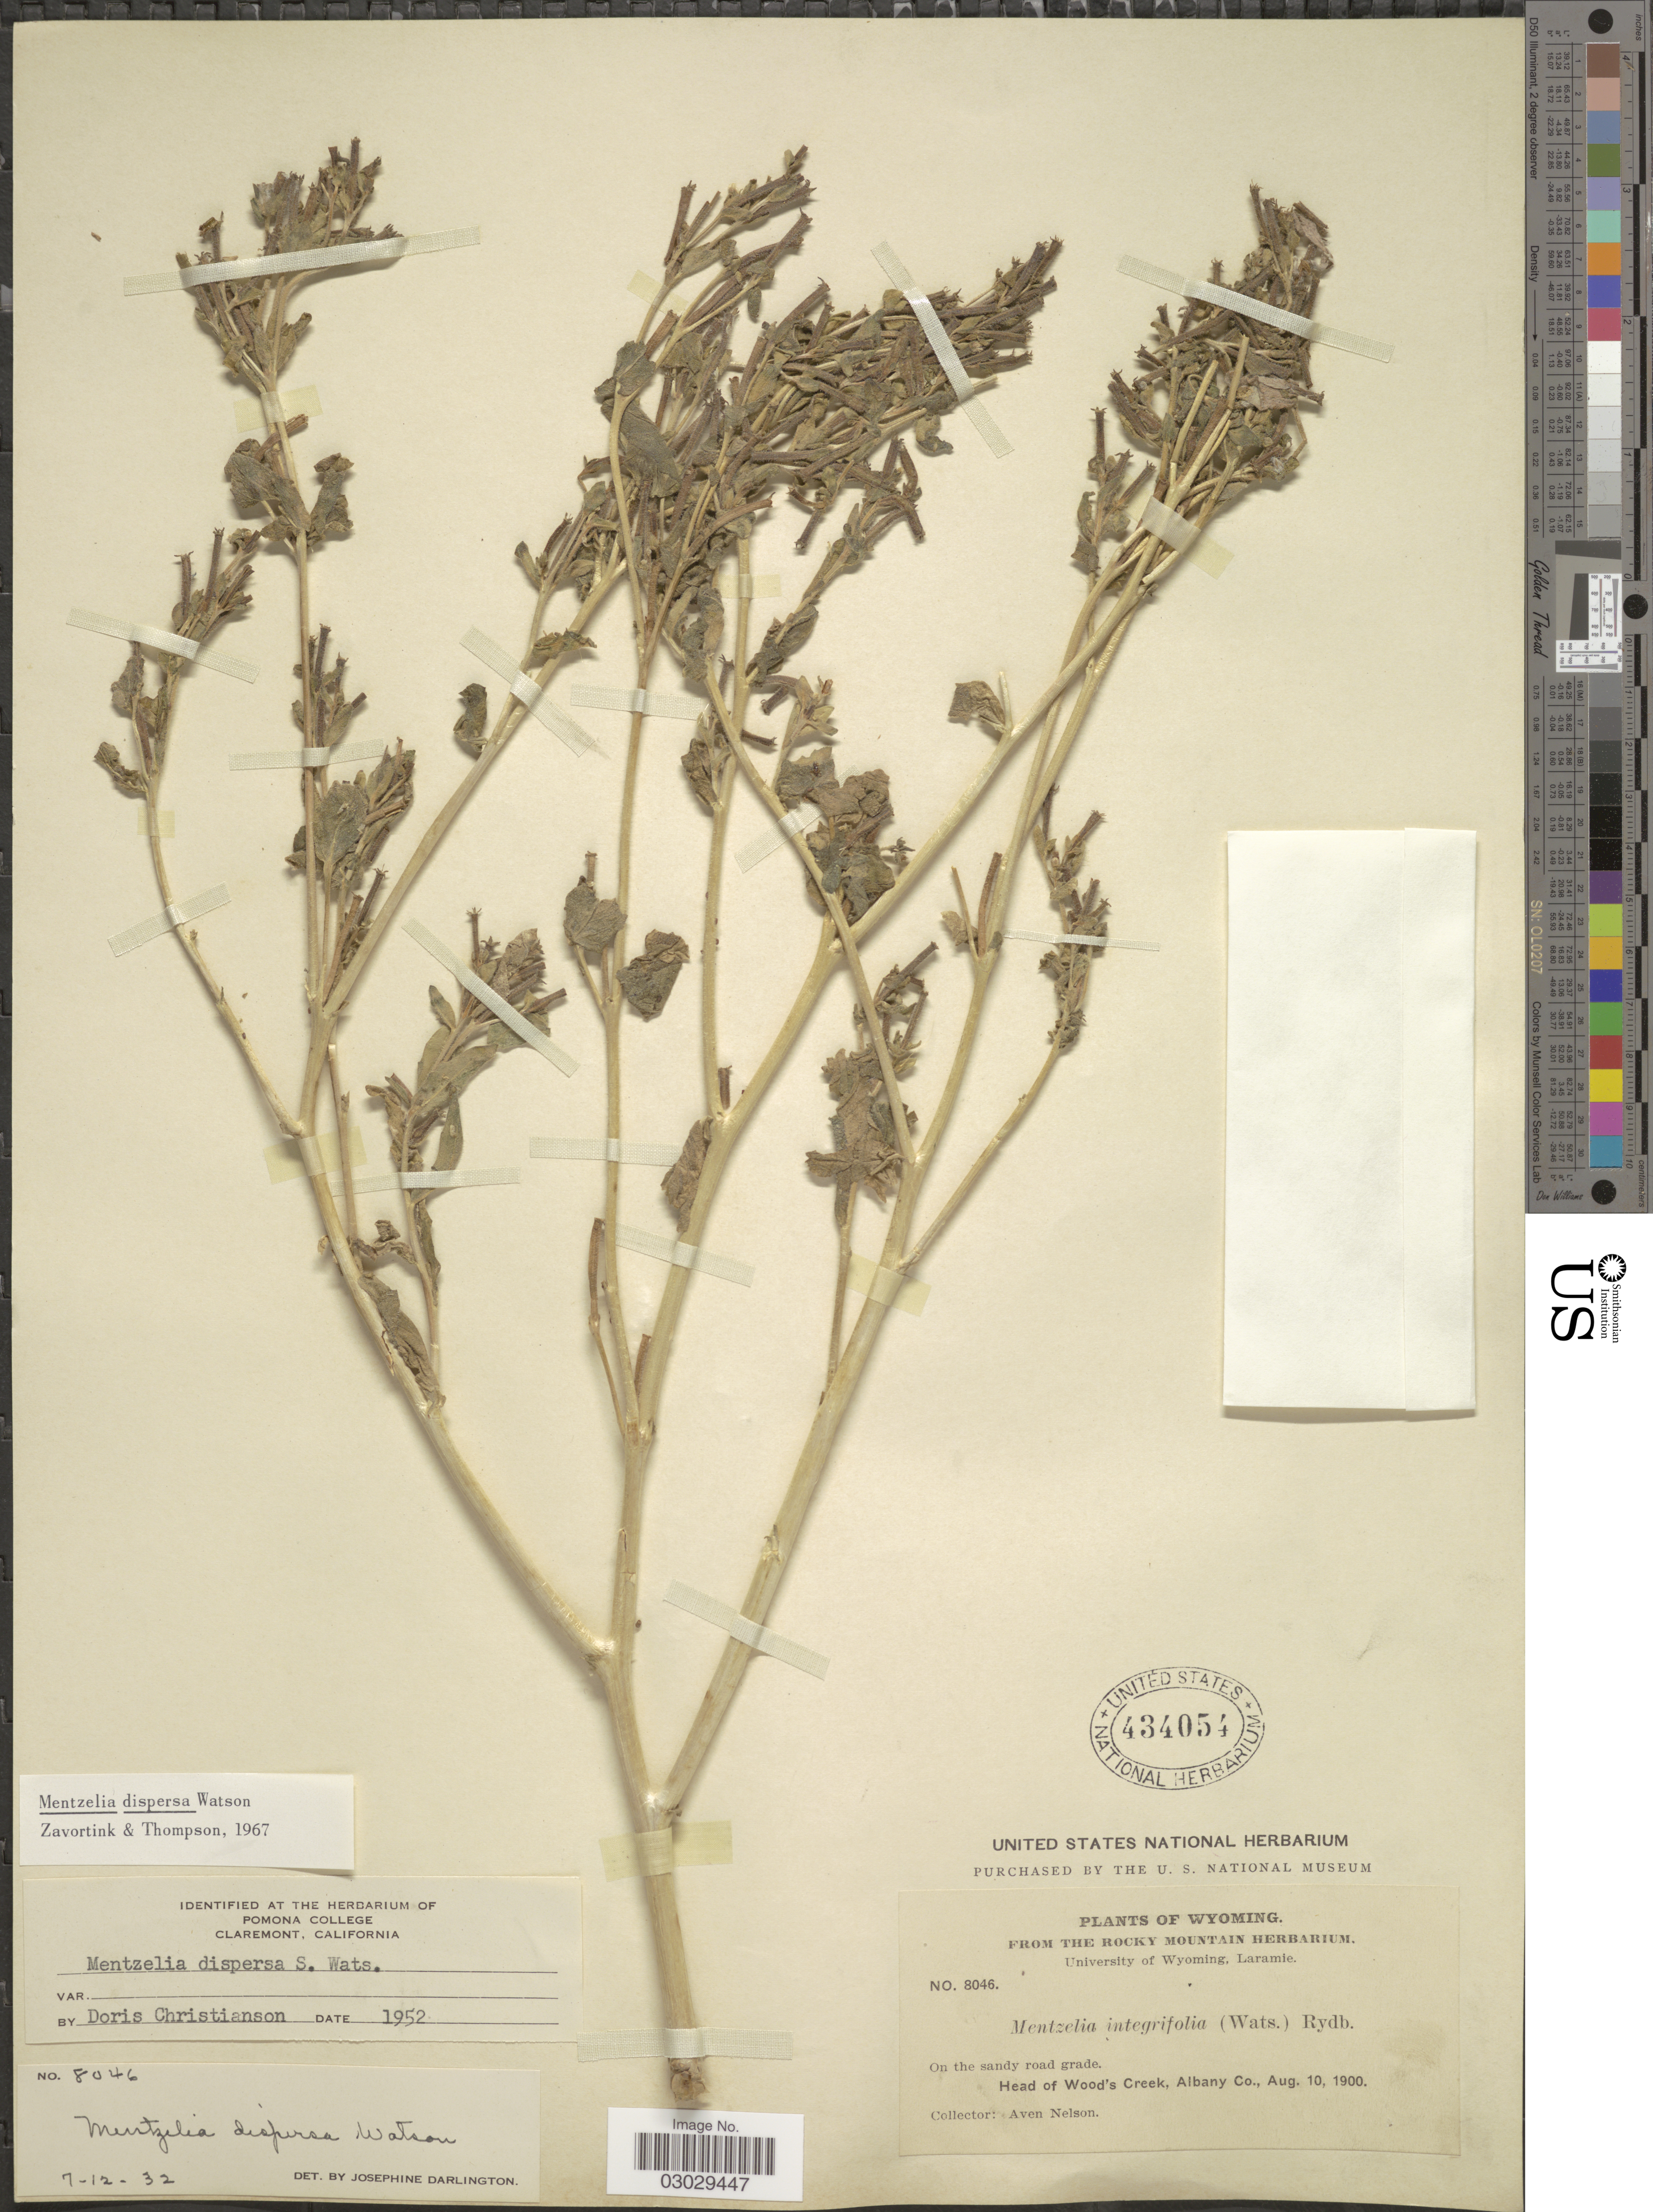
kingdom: Plantae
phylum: Tracheophyta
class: Magnoliopsida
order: Cornales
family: Loasaceae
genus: Mentzelia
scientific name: Mentzelia dispersa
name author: S. Watson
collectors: A. Nelson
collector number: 8046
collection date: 1900-08-10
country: United States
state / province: Wyoming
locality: Head of Wood's Creek, Albany Co.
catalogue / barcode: US 434054